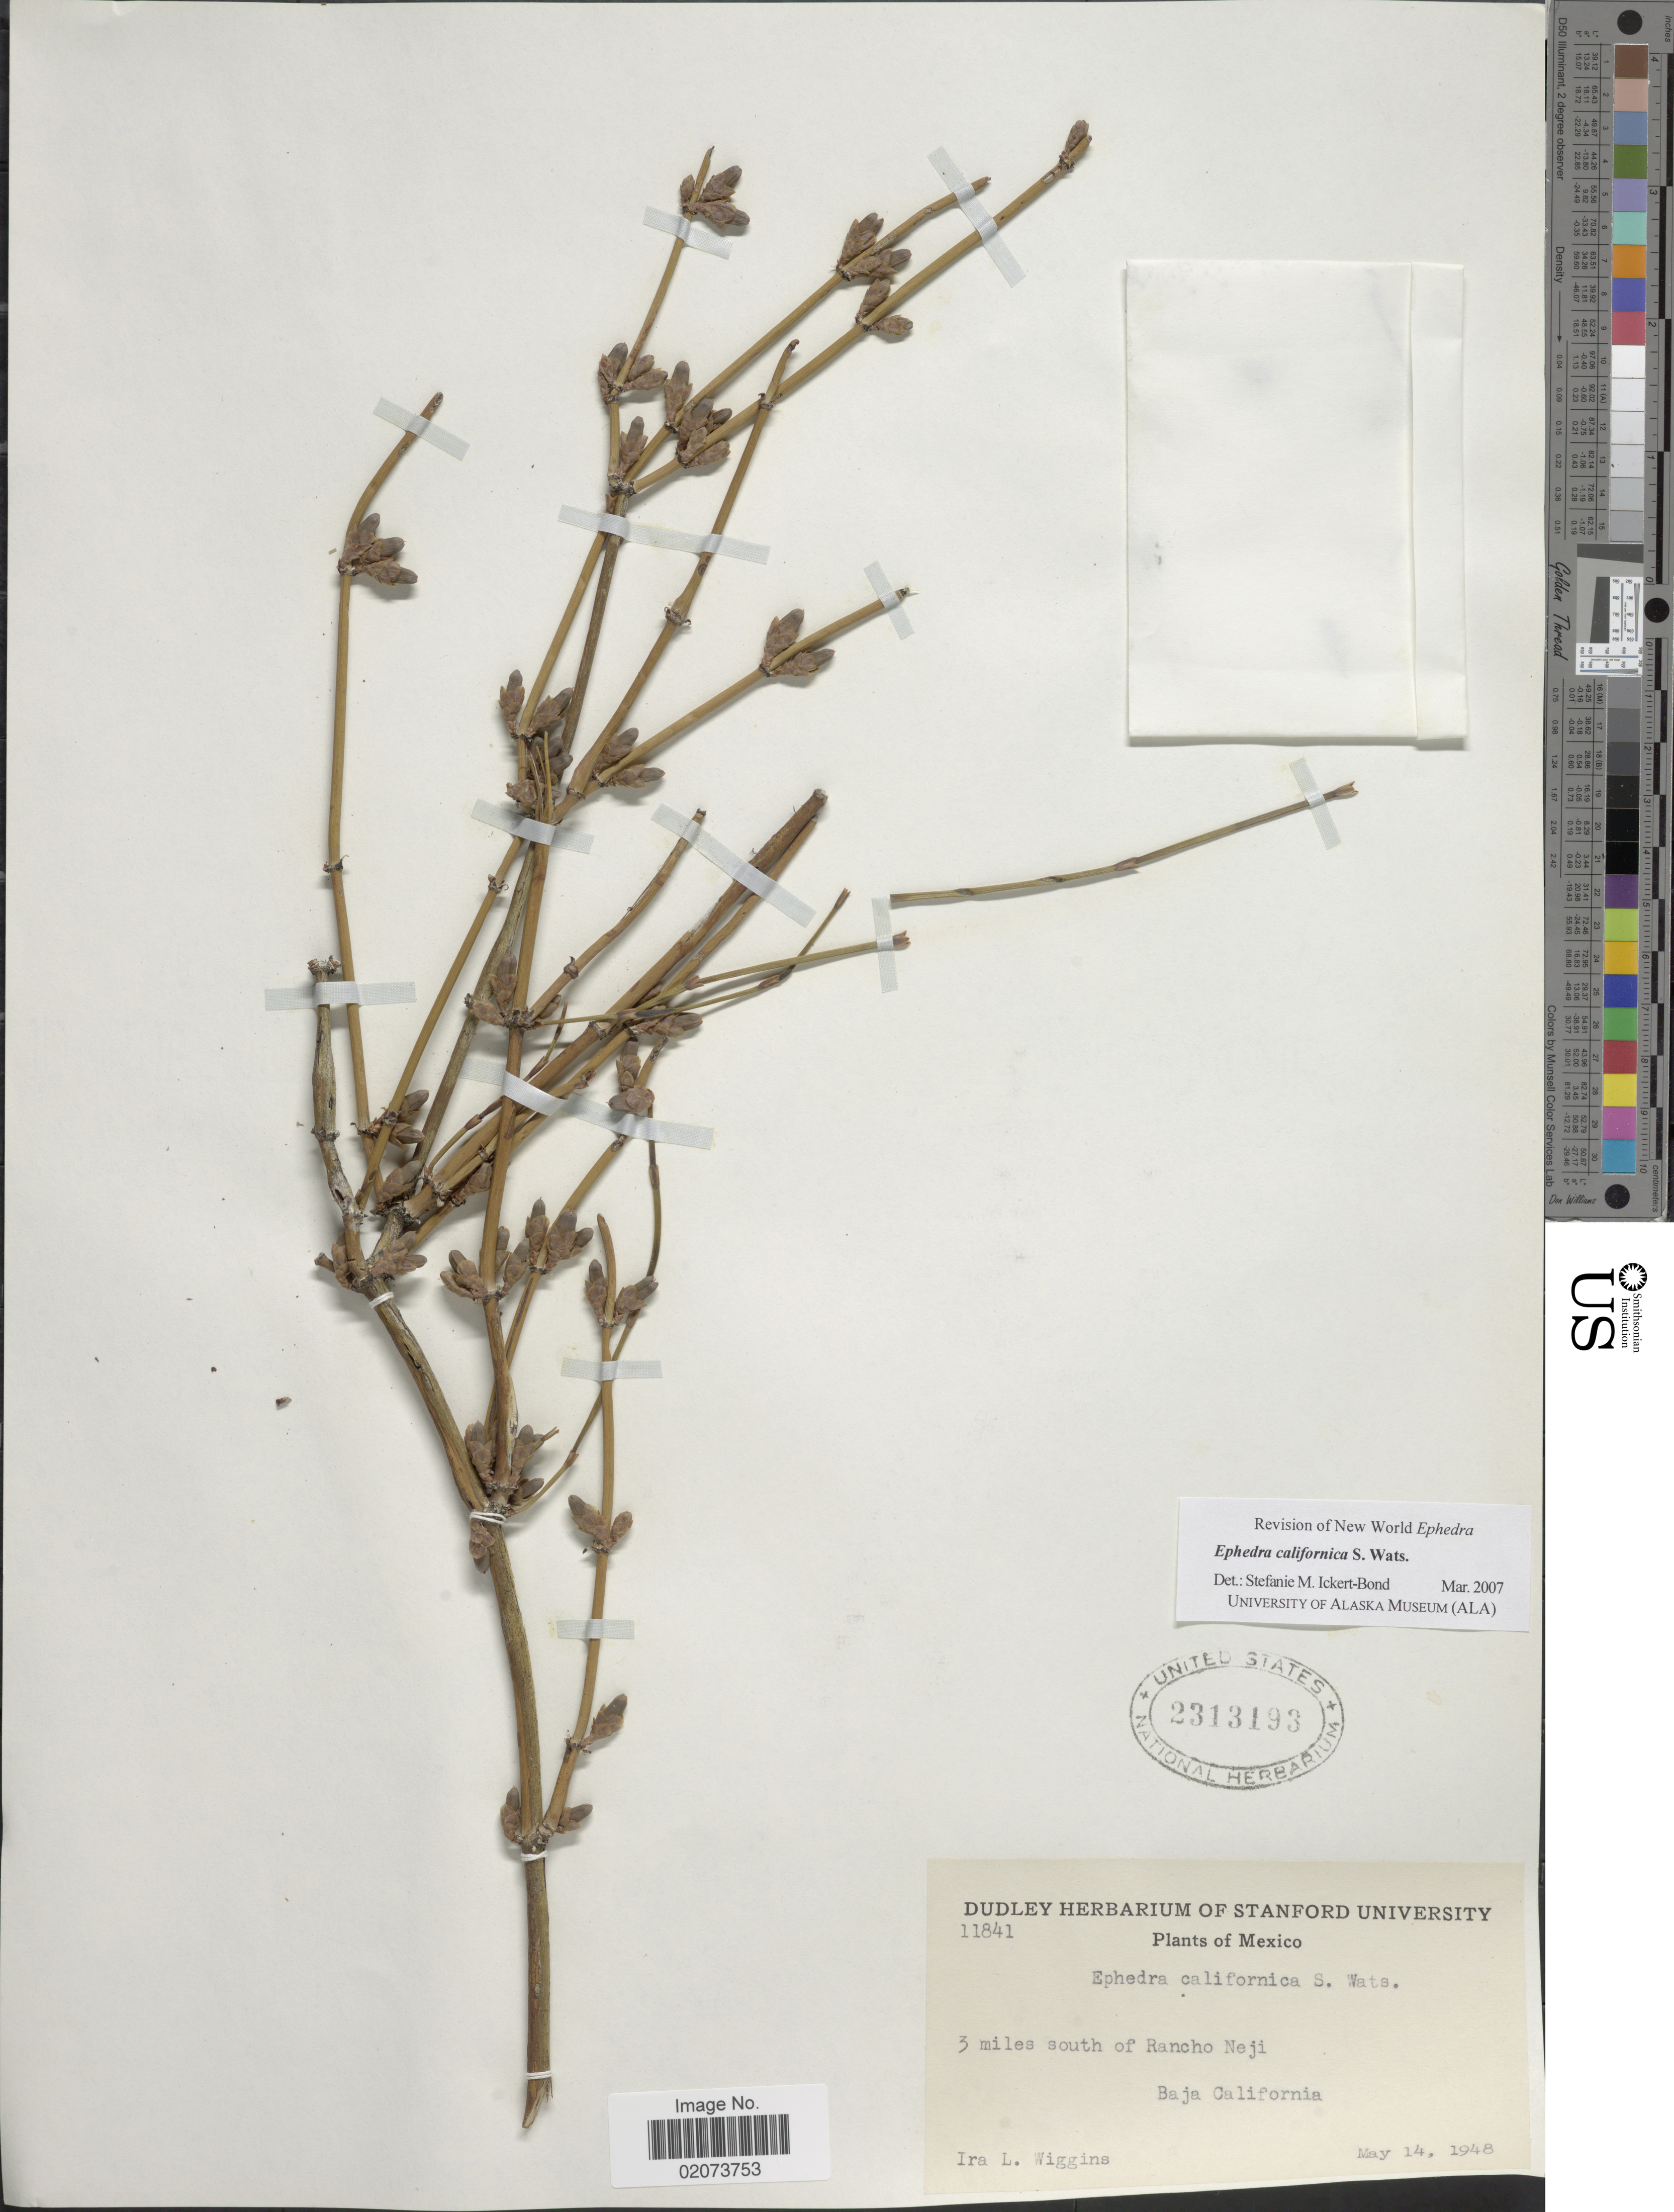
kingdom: Plantae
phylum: Tracheophyta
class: Gnetopsida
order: Ephedrales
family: Ephedraceae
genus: Ephedra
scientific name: Ephedra californica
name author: S. Watson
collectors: I. L. Wiggins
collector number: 11841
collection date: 1948-05-14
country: Mexico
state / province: Baja California Norte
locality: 3 miles south of Rancho Neji, Baja California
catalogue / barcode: US 2313193